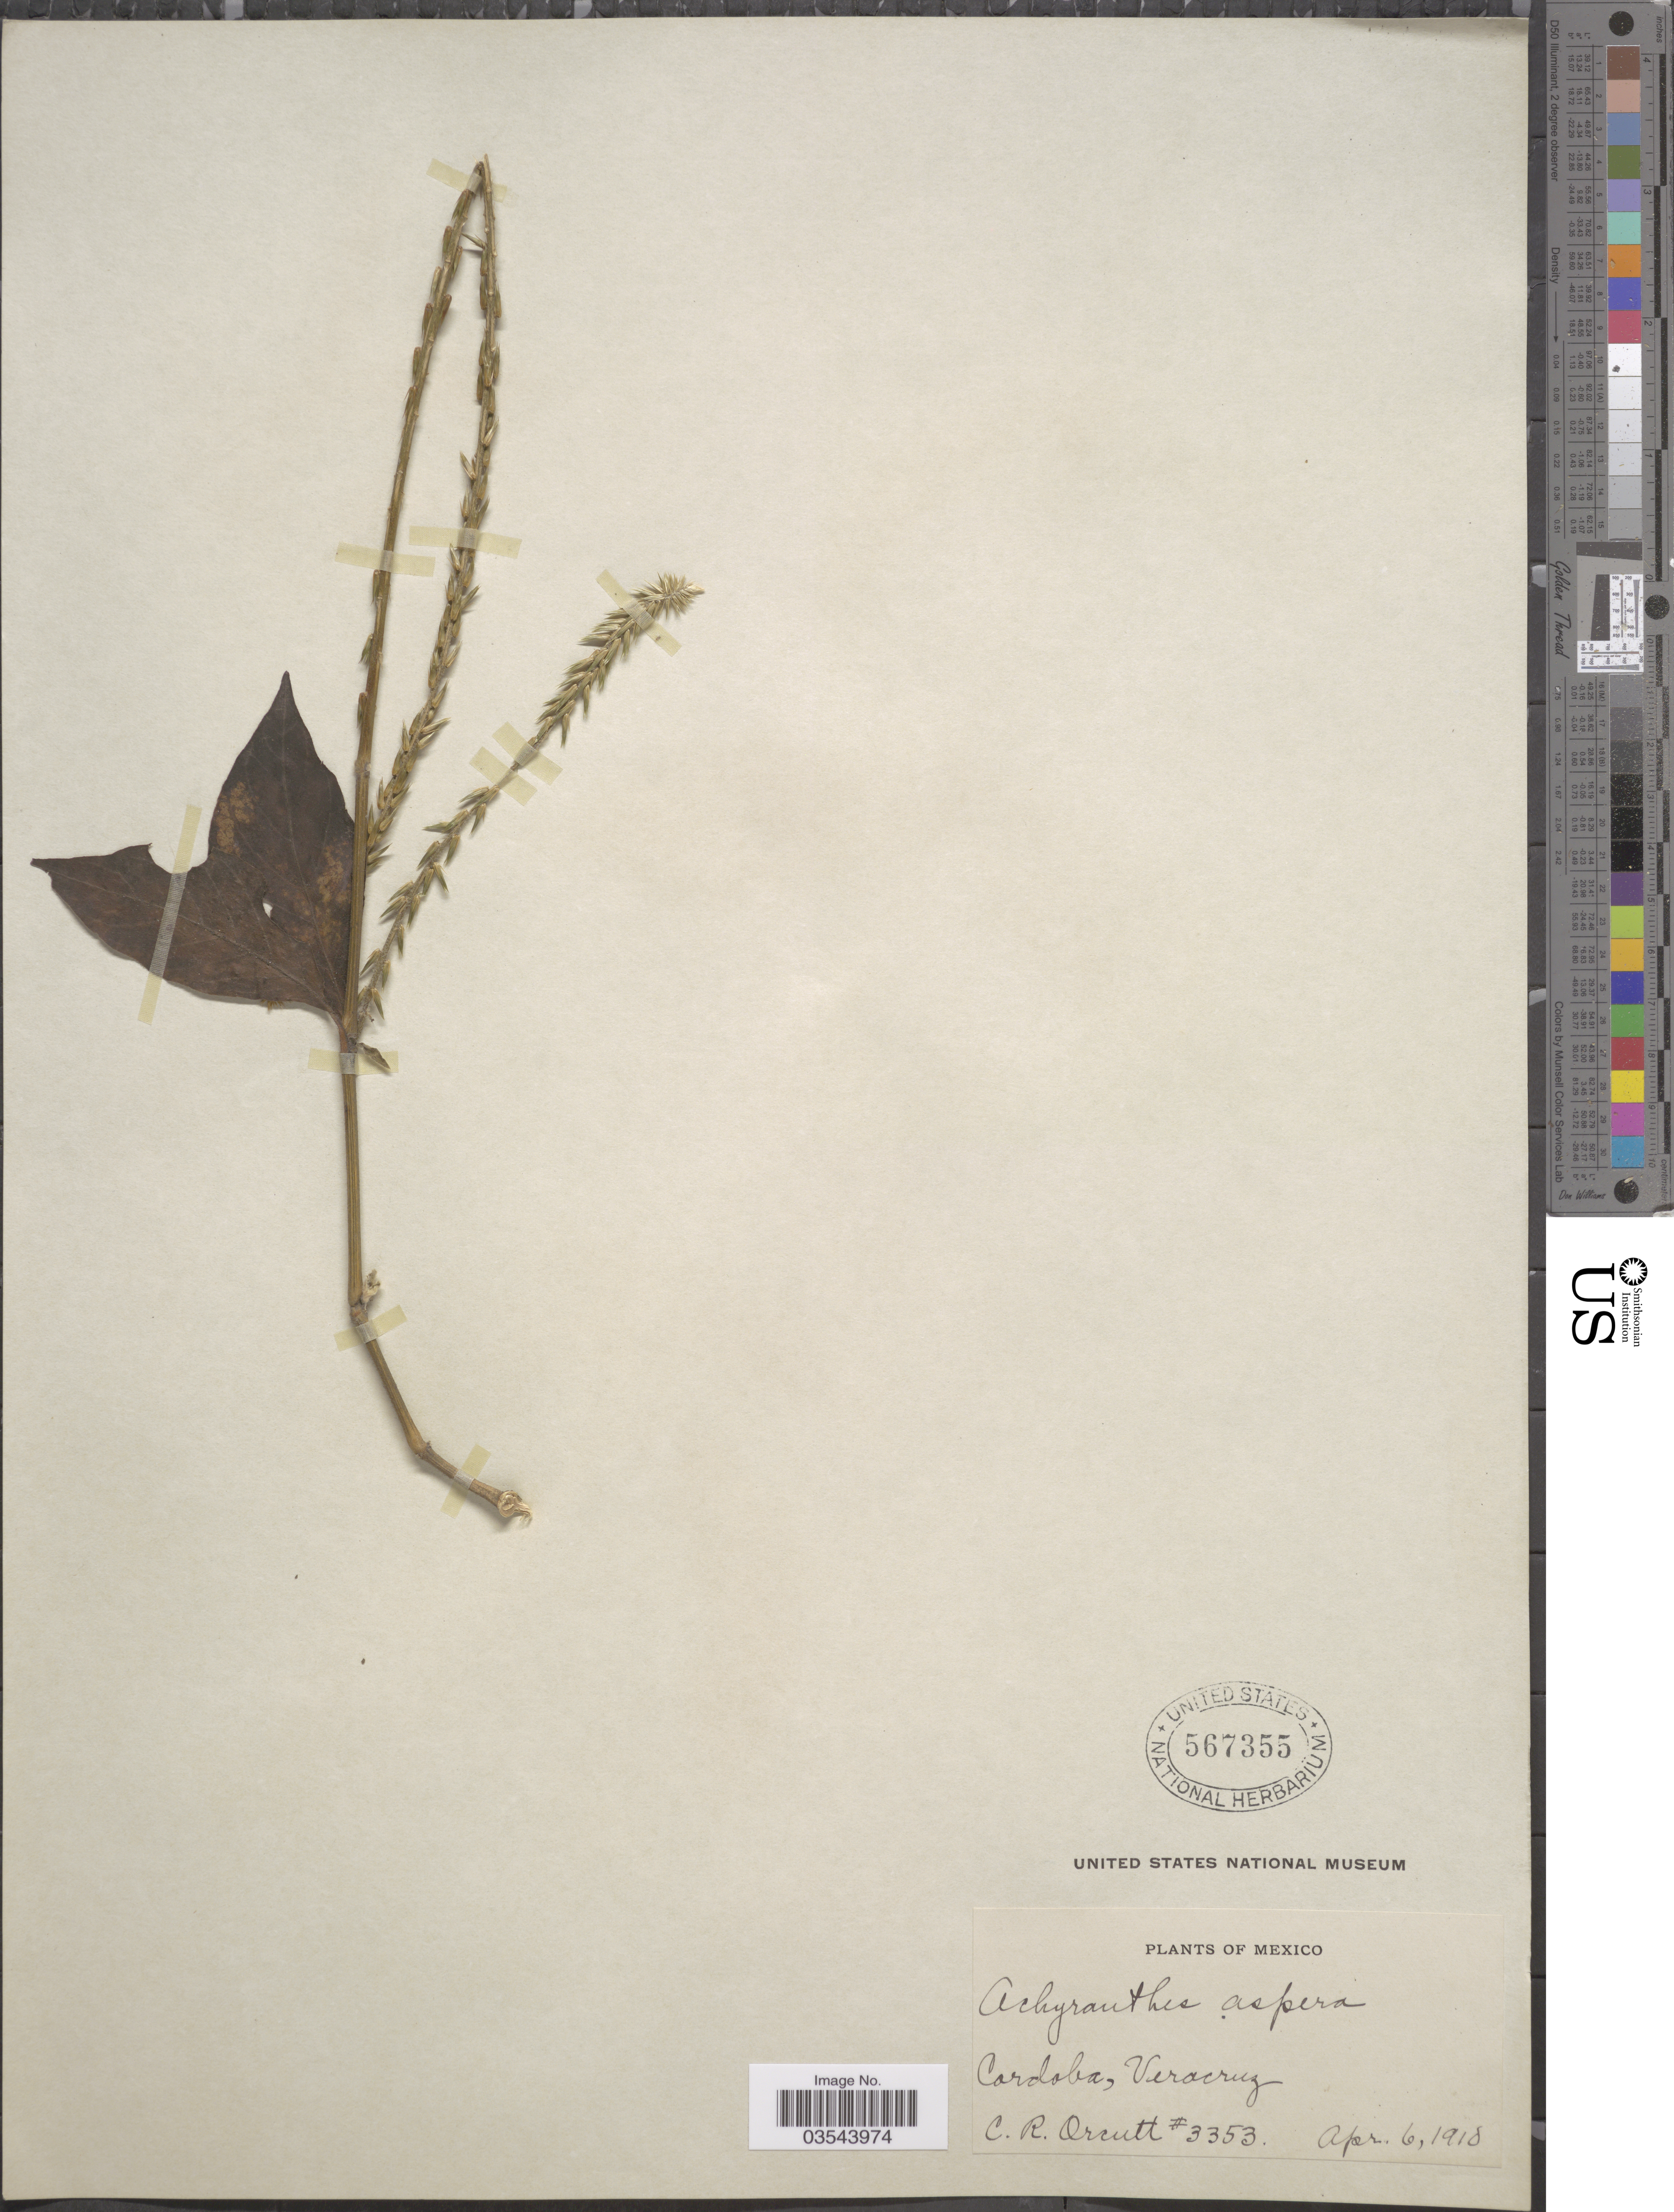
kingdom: Plantae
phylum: Tracheophyta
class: Magnoliopsida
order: Caryophyllales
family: Amaranthaceae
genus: Achyranthes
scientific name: Achyranthes aspera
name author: L.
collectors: C. R. Orcutt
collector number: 3353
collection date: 1918-04-06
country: Mexico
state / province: Veracruz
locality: Cordoba, Veracruz.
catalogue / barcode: US 567355